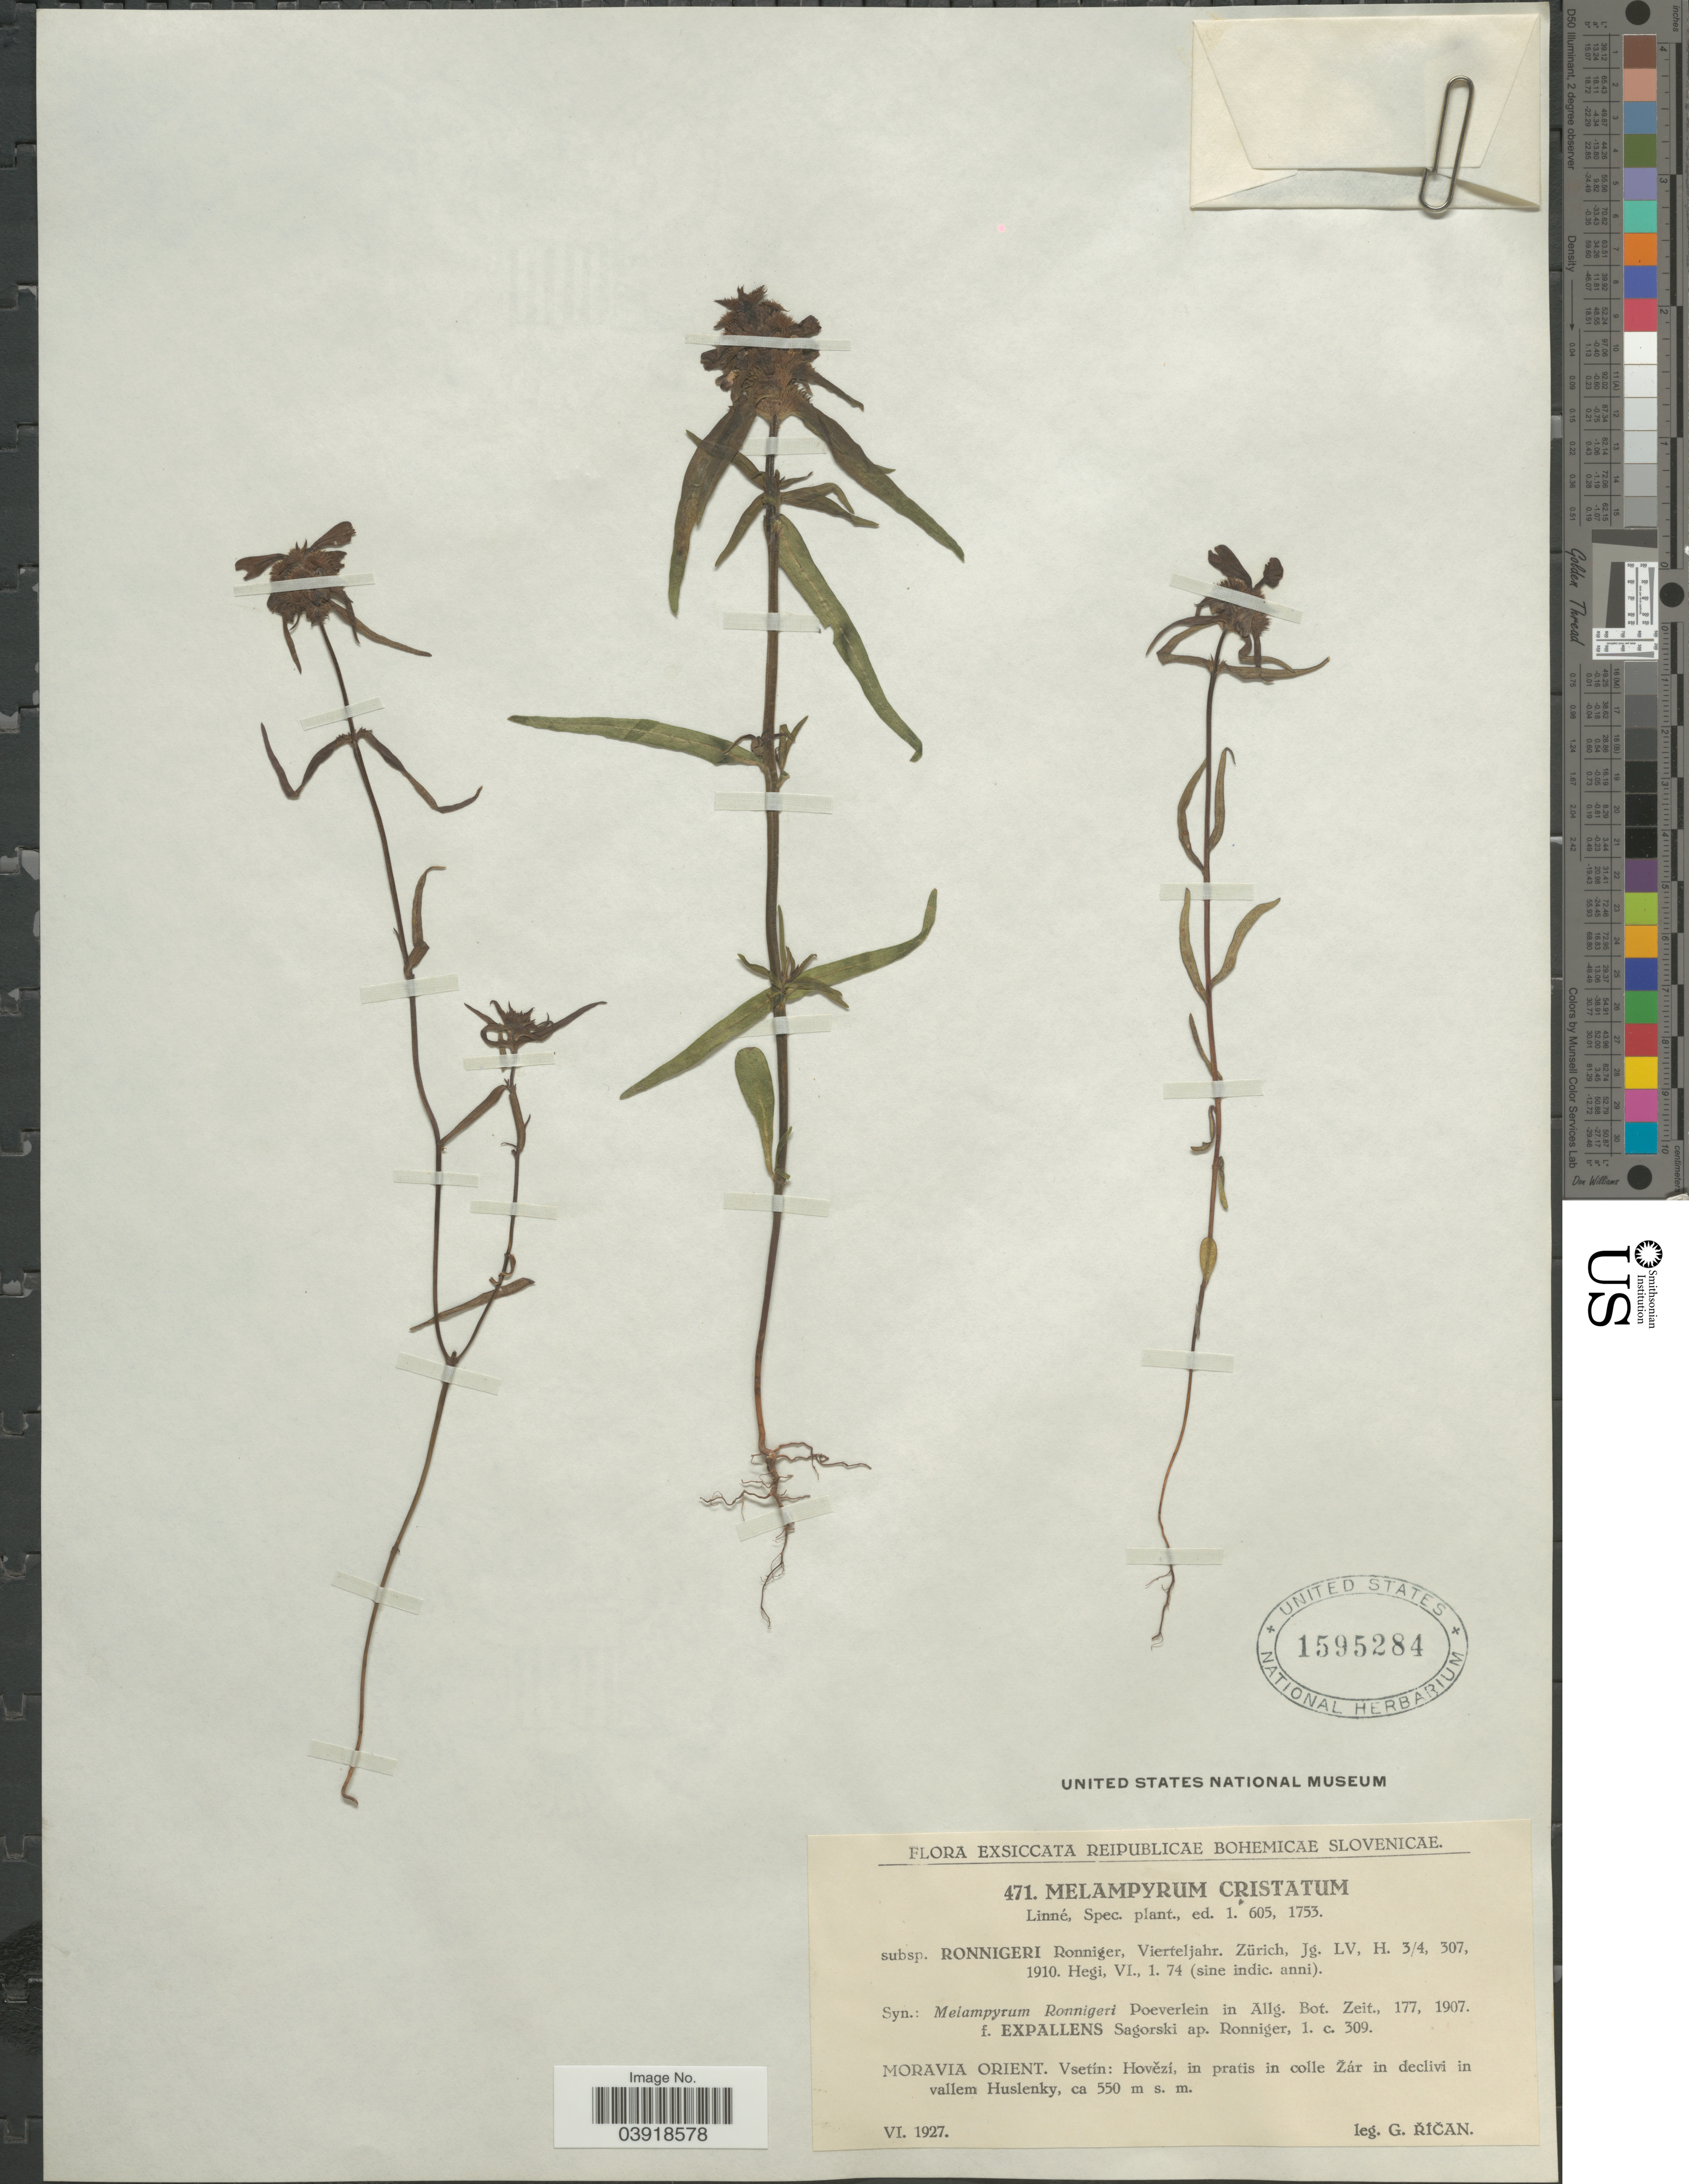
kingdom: Plantae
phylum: Tracheophyta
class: Magnoliopsida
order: Lamiales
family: Orobanchaceae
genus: Melampyrum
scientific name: Melampyrum cristatum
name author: Hablitz ex Steud.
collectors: G. Rican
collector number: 471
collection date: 1927-06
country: Czechia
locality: Reipublicae Bohemicae Slovenicae. Moravia Orient. Vsetín: Hovĕzi, in pratis in colle Žár in declivi in vallem Huslenky.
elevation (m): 550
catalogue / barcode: US 1595284